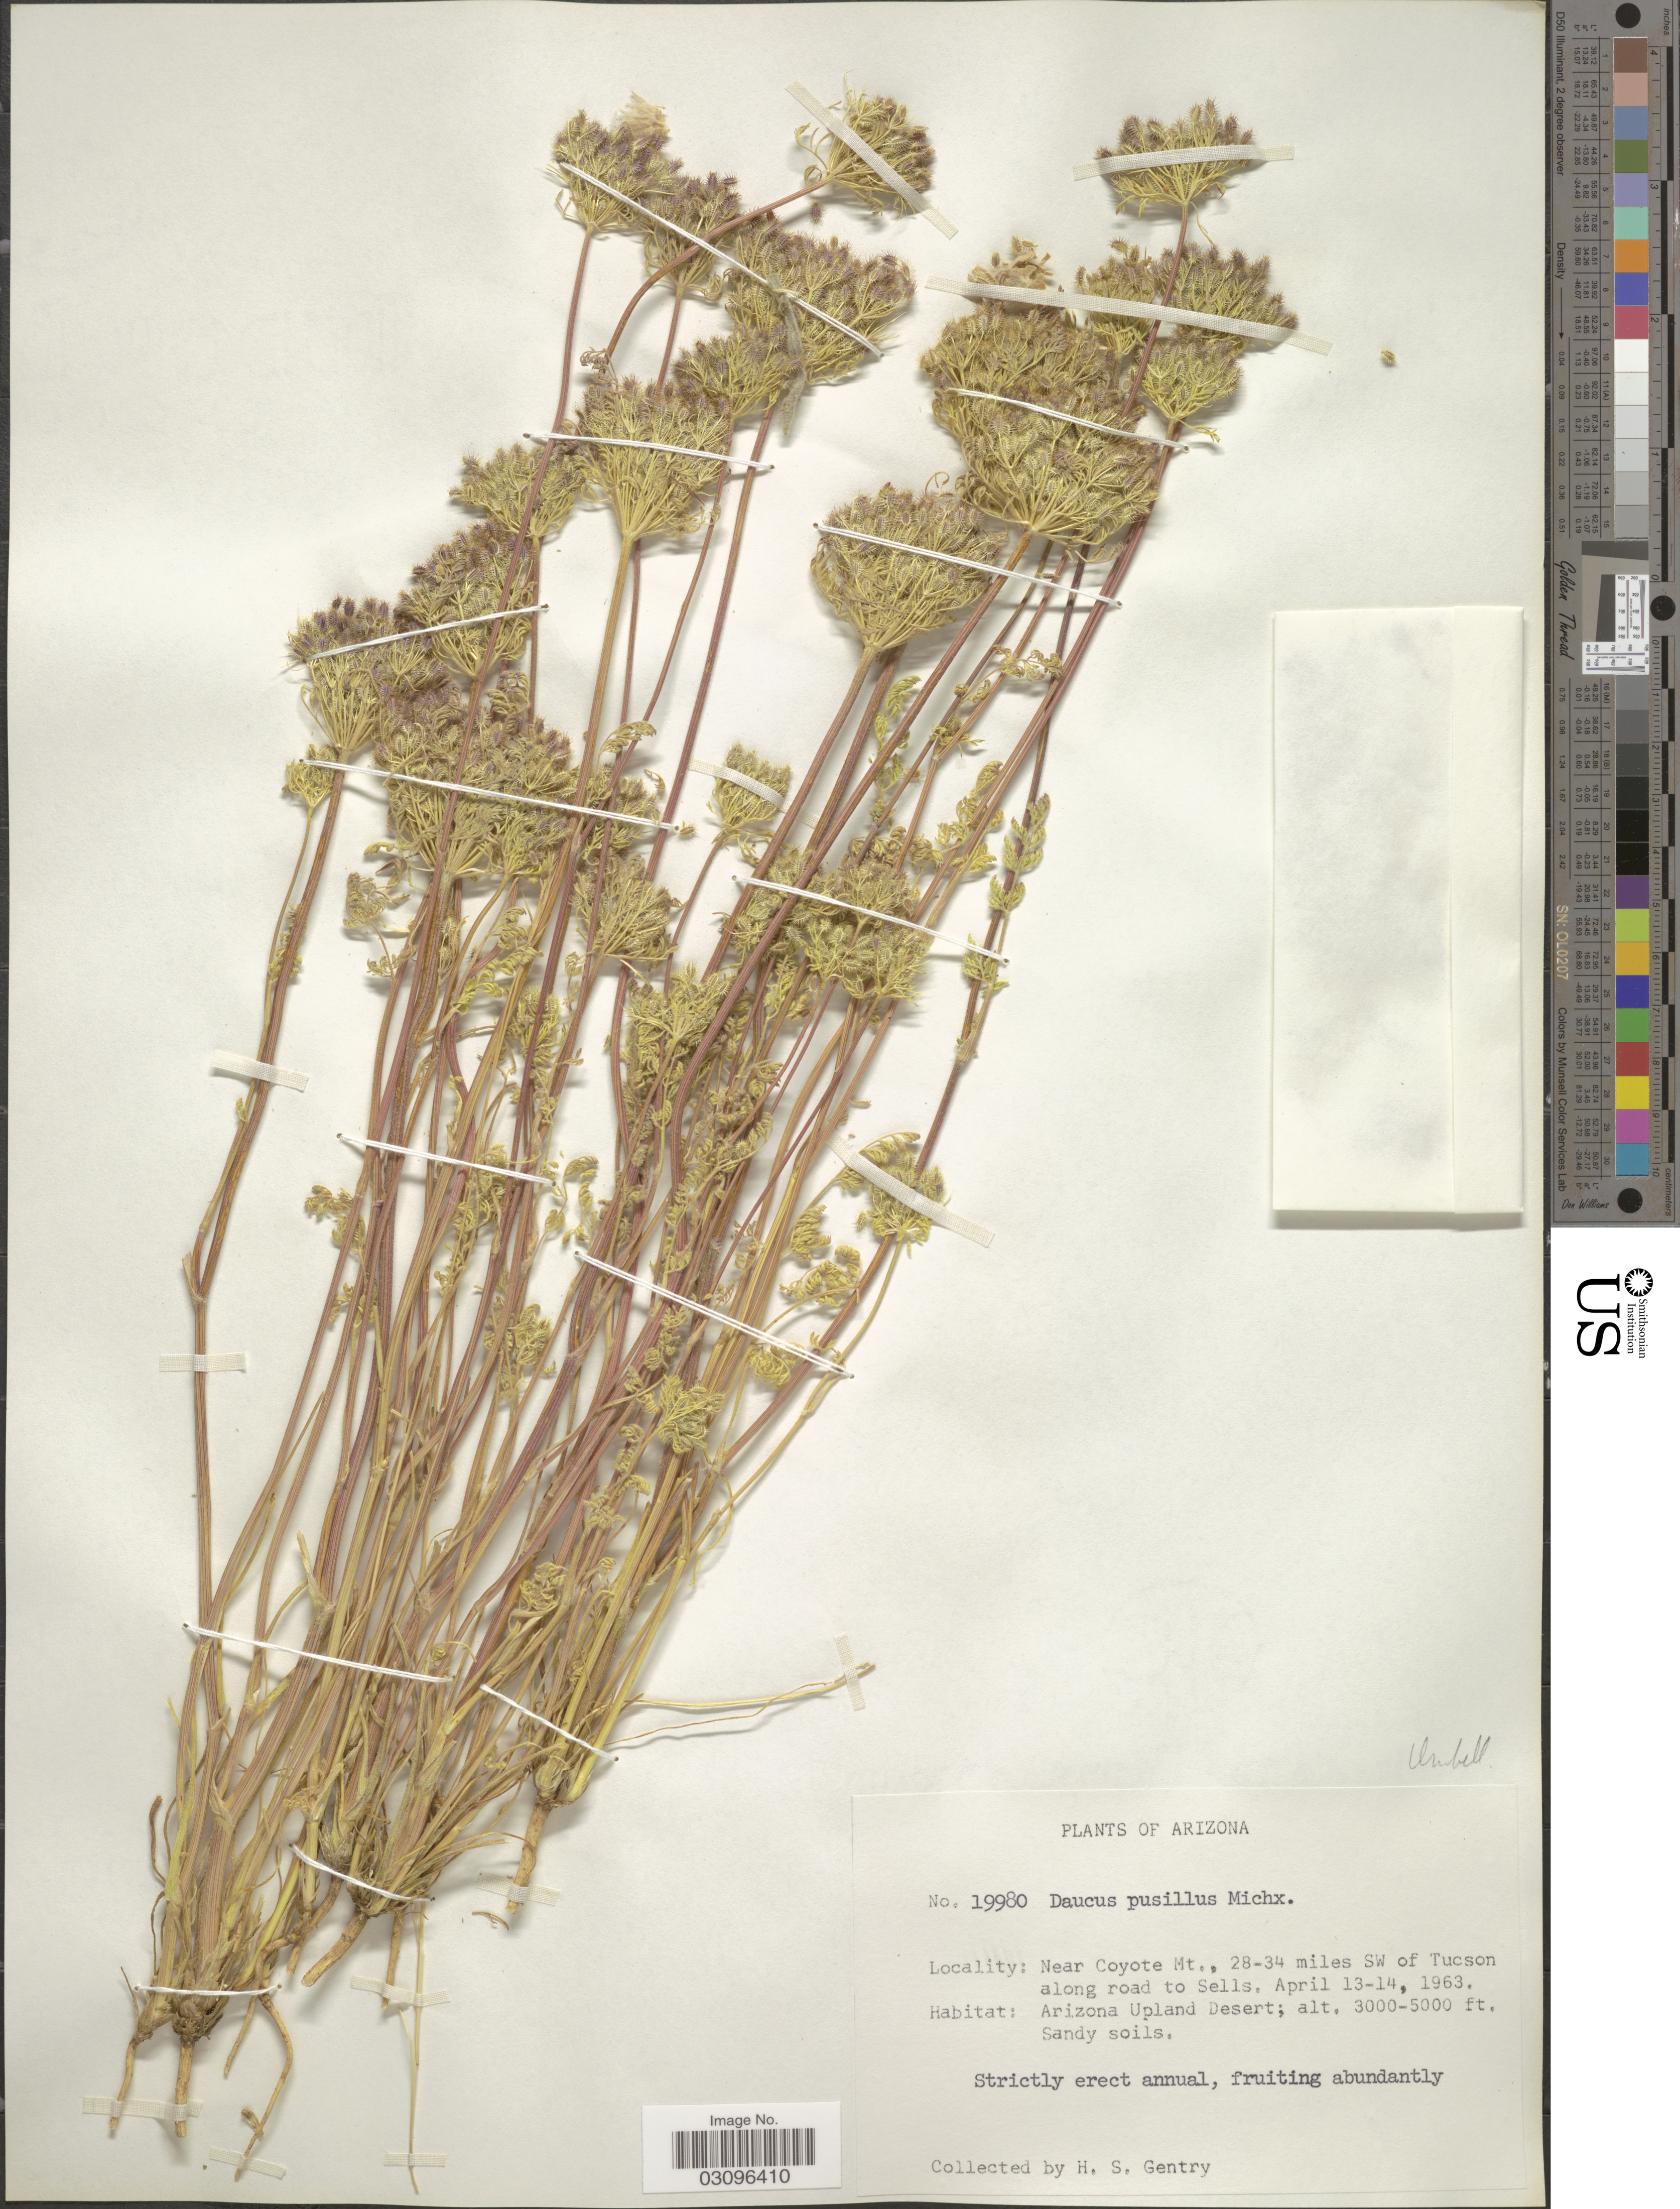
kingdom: Plantae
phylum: Tracheophyta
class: Magnoliopsida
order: Apiales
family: Apiaceae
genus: Daucus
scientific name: Daucus pusillus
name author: Michx.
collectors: H. S. Gentry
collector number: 19980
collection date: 1963-04-13/1963-04-14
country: United States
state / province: Arizona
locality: Near Coyote Mt., 28-34 miles SW of Tucson along road to Sells. Arizona Upland Desert.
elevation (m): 914